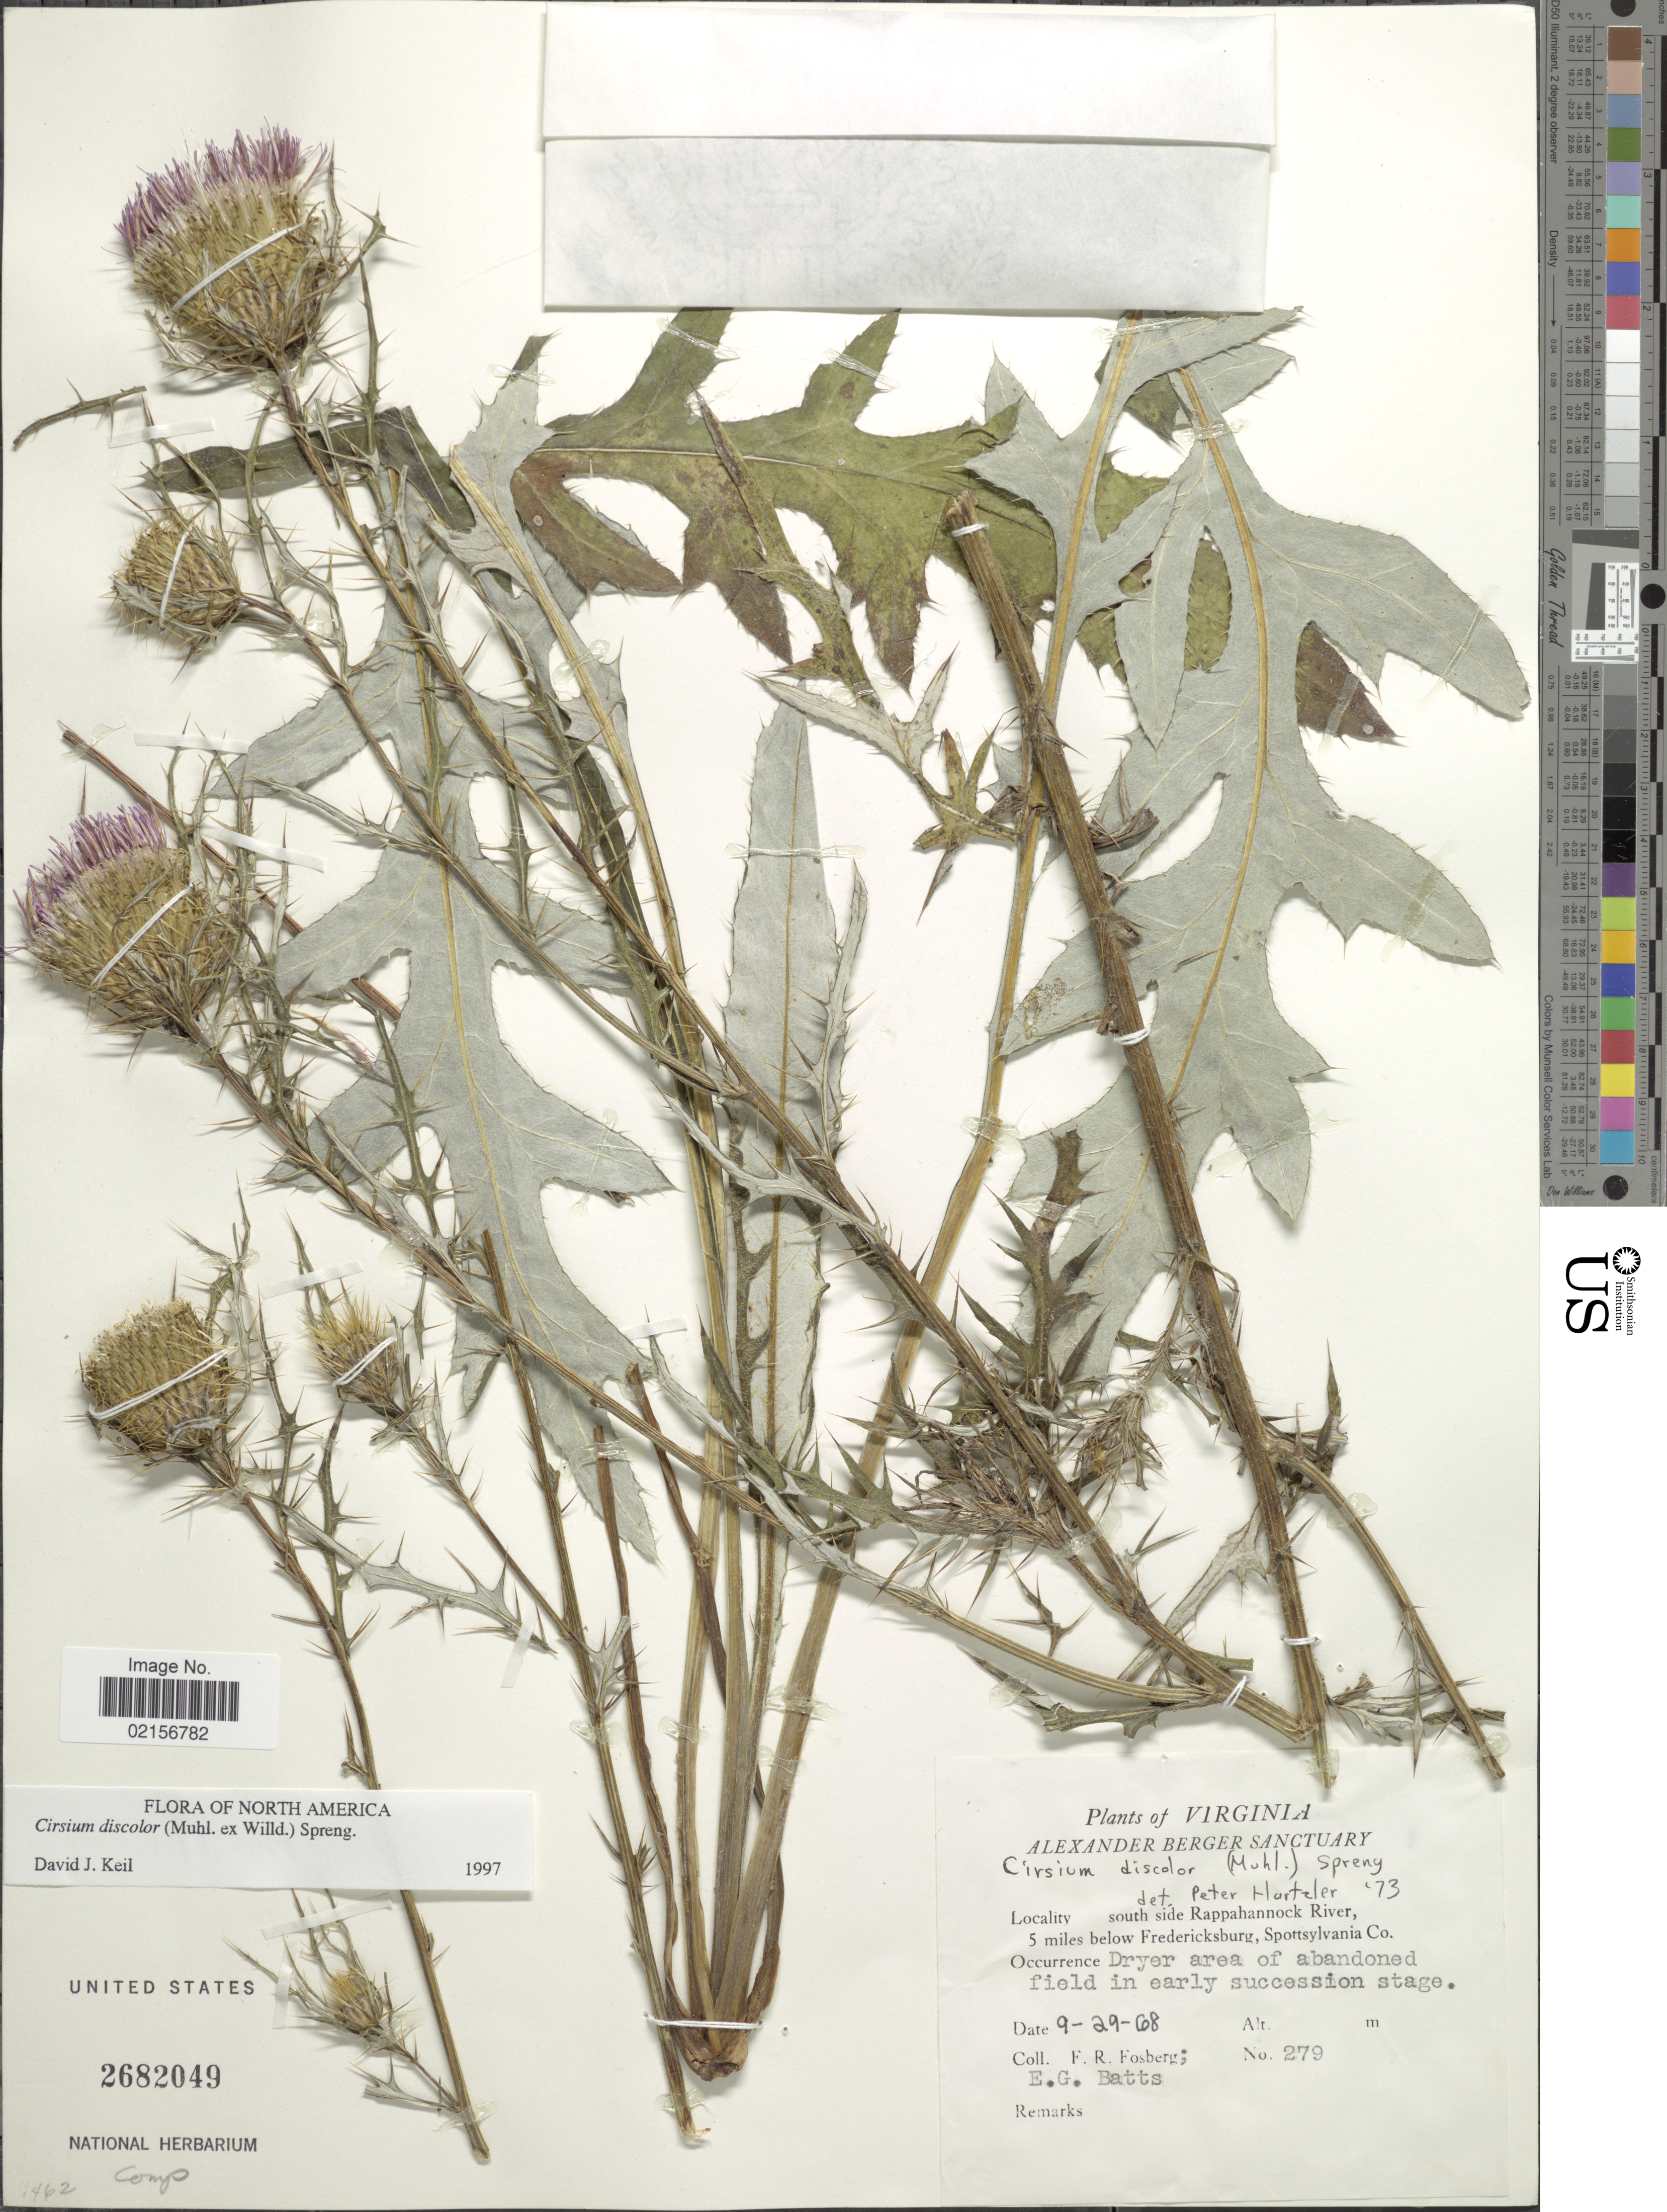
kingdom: Plantae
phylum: Tracheophyta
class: Magnoliopsida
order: Asterales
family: Asteraceae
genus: Cirsium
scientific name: Cirsium discolor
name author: (Muhl. ex Willd.) Spreng.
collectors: F. R. Fosberg & E. Batts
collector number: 279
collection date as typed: Transcribed d/m/y: 29/9/68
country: United States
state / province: Virginia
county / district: Spotsylvania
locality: Alexander Berger Sanctuary, south side of Rappahannock River, 5 miles below Fredericksburg, Dryer area of abandoned field in early succession stage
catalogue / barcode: US 2682049